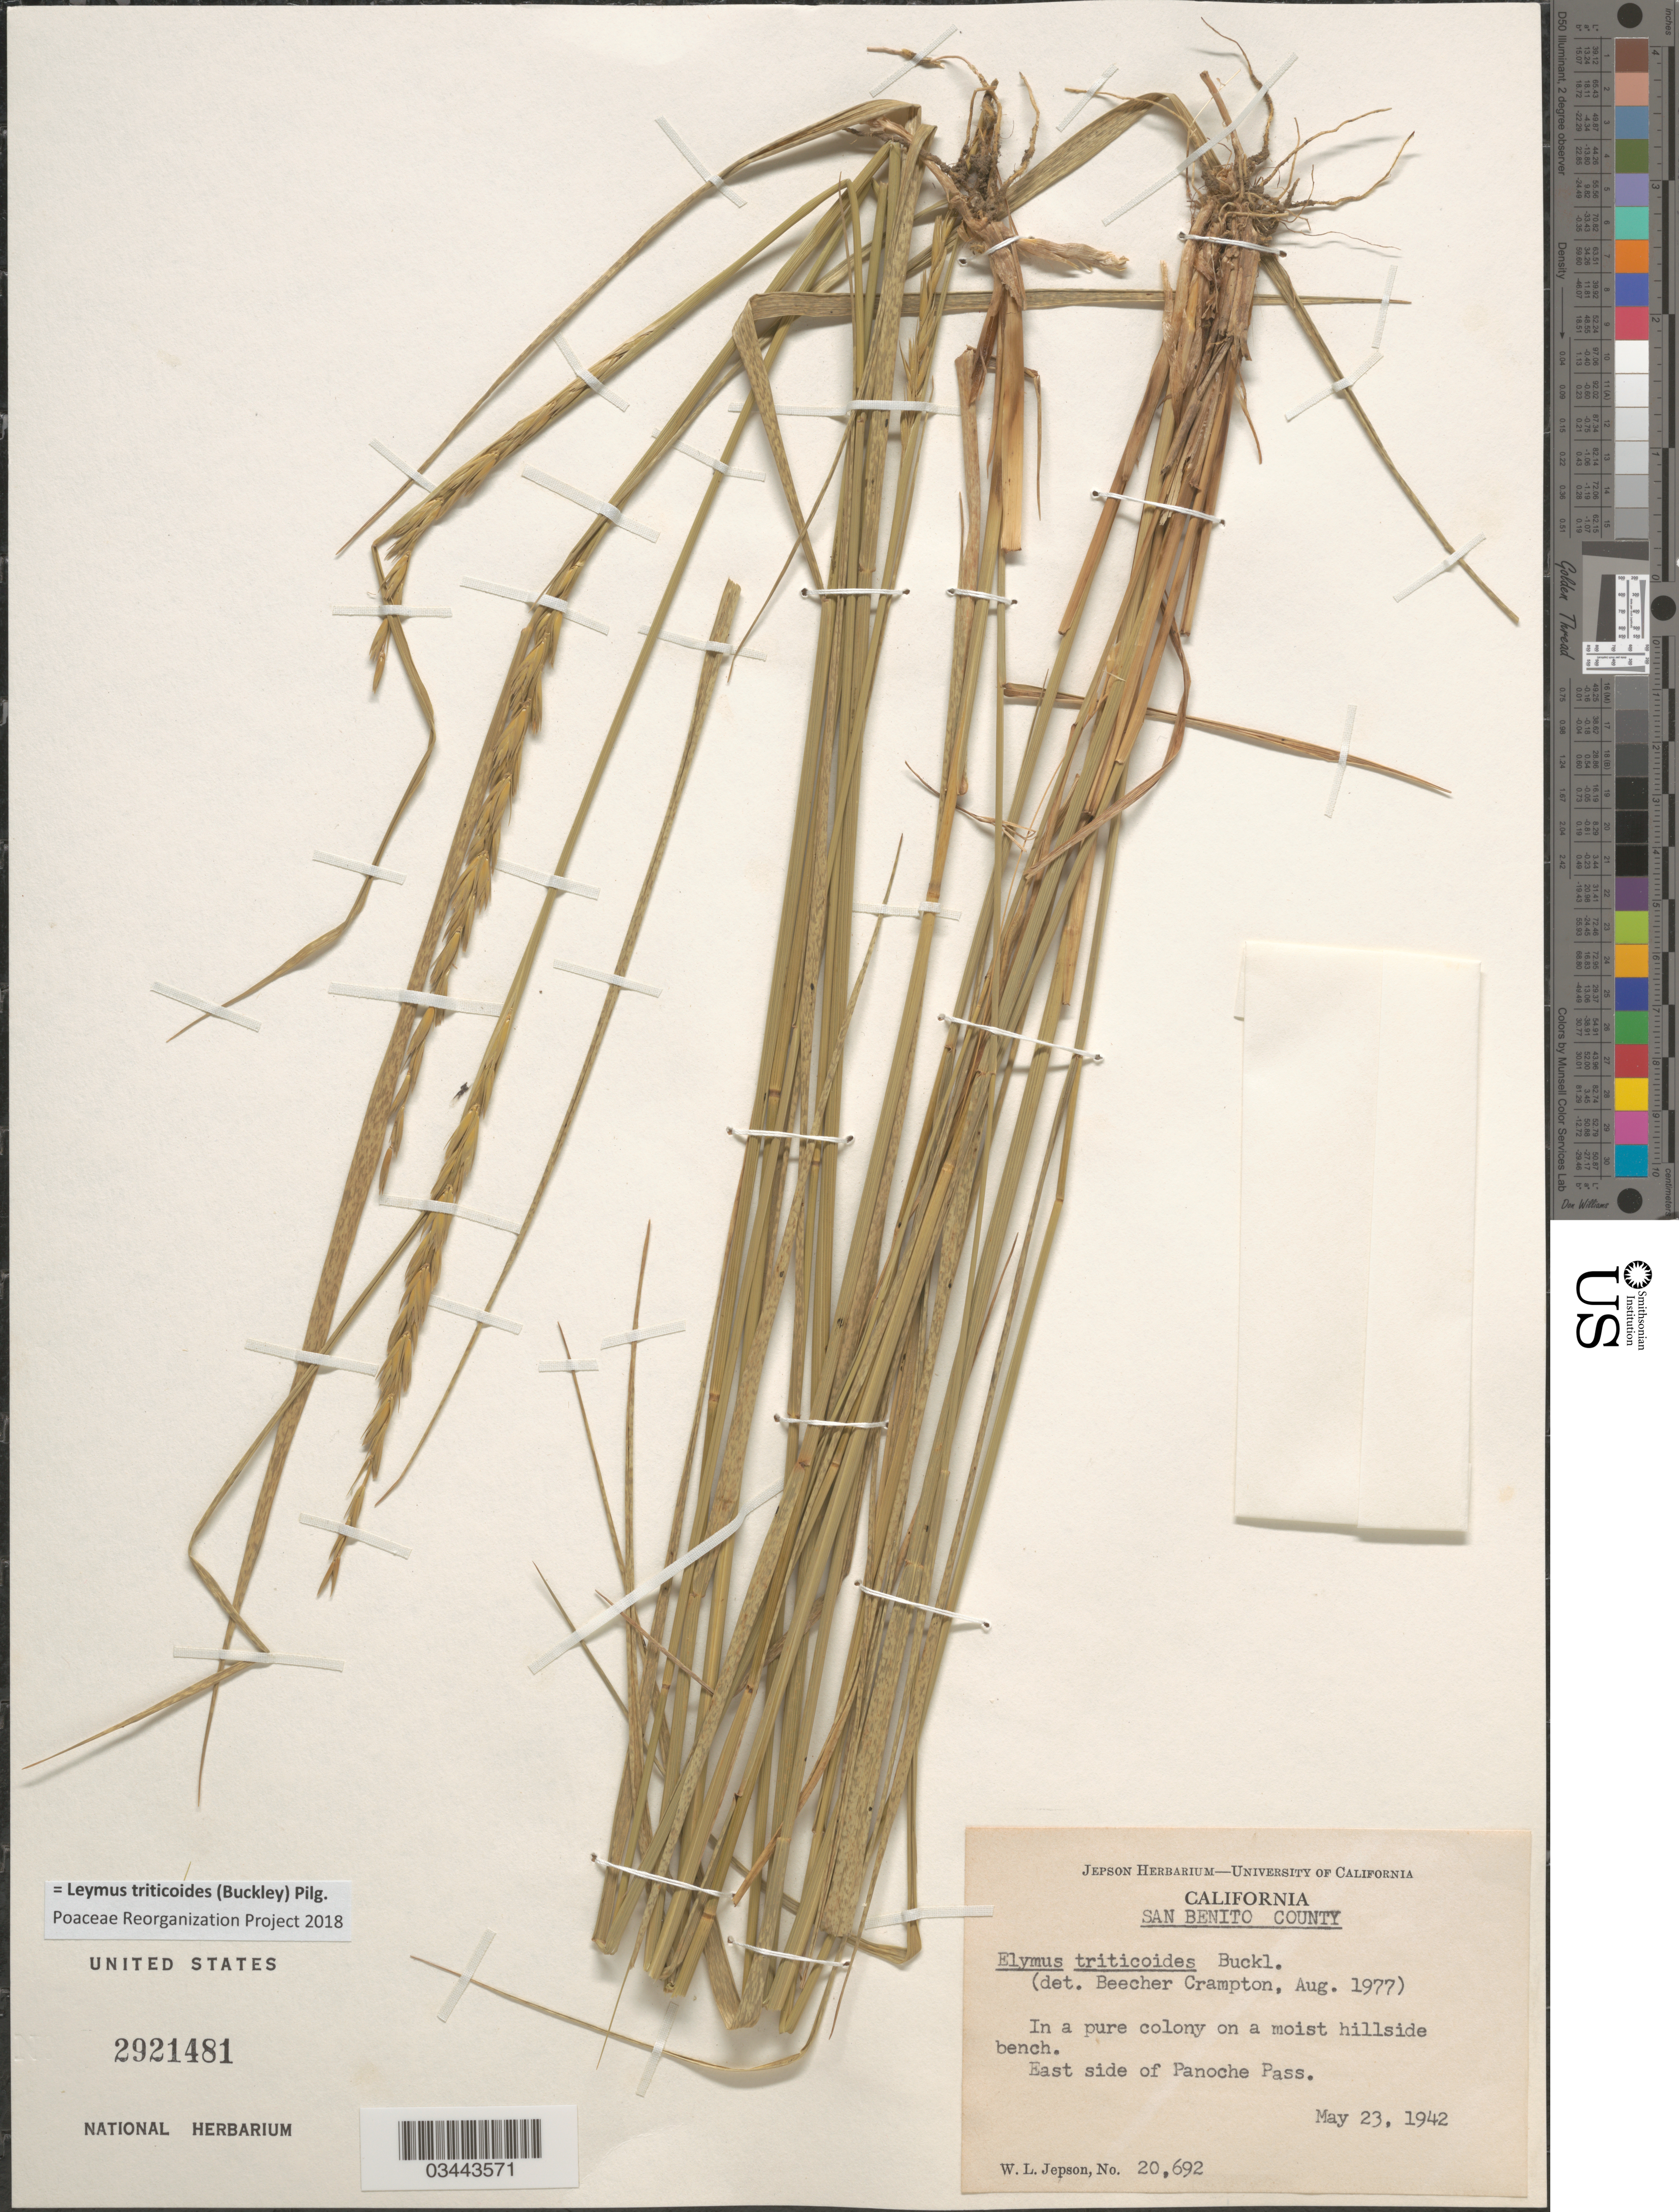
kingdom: Plantae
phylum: Tracheophyta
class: Liliopsida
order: Poales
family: Poaceae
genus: Leymus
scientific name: Leymus triticoides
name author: (Buckley) Pilg.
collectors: W. L. Jepson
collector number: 20692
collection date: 1942-05-23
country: United States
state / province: California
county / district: San Benito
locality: San Benito County. In a pure colony on a moist hillside bench. East side of Panoche Pass.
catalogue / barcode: US 2921481